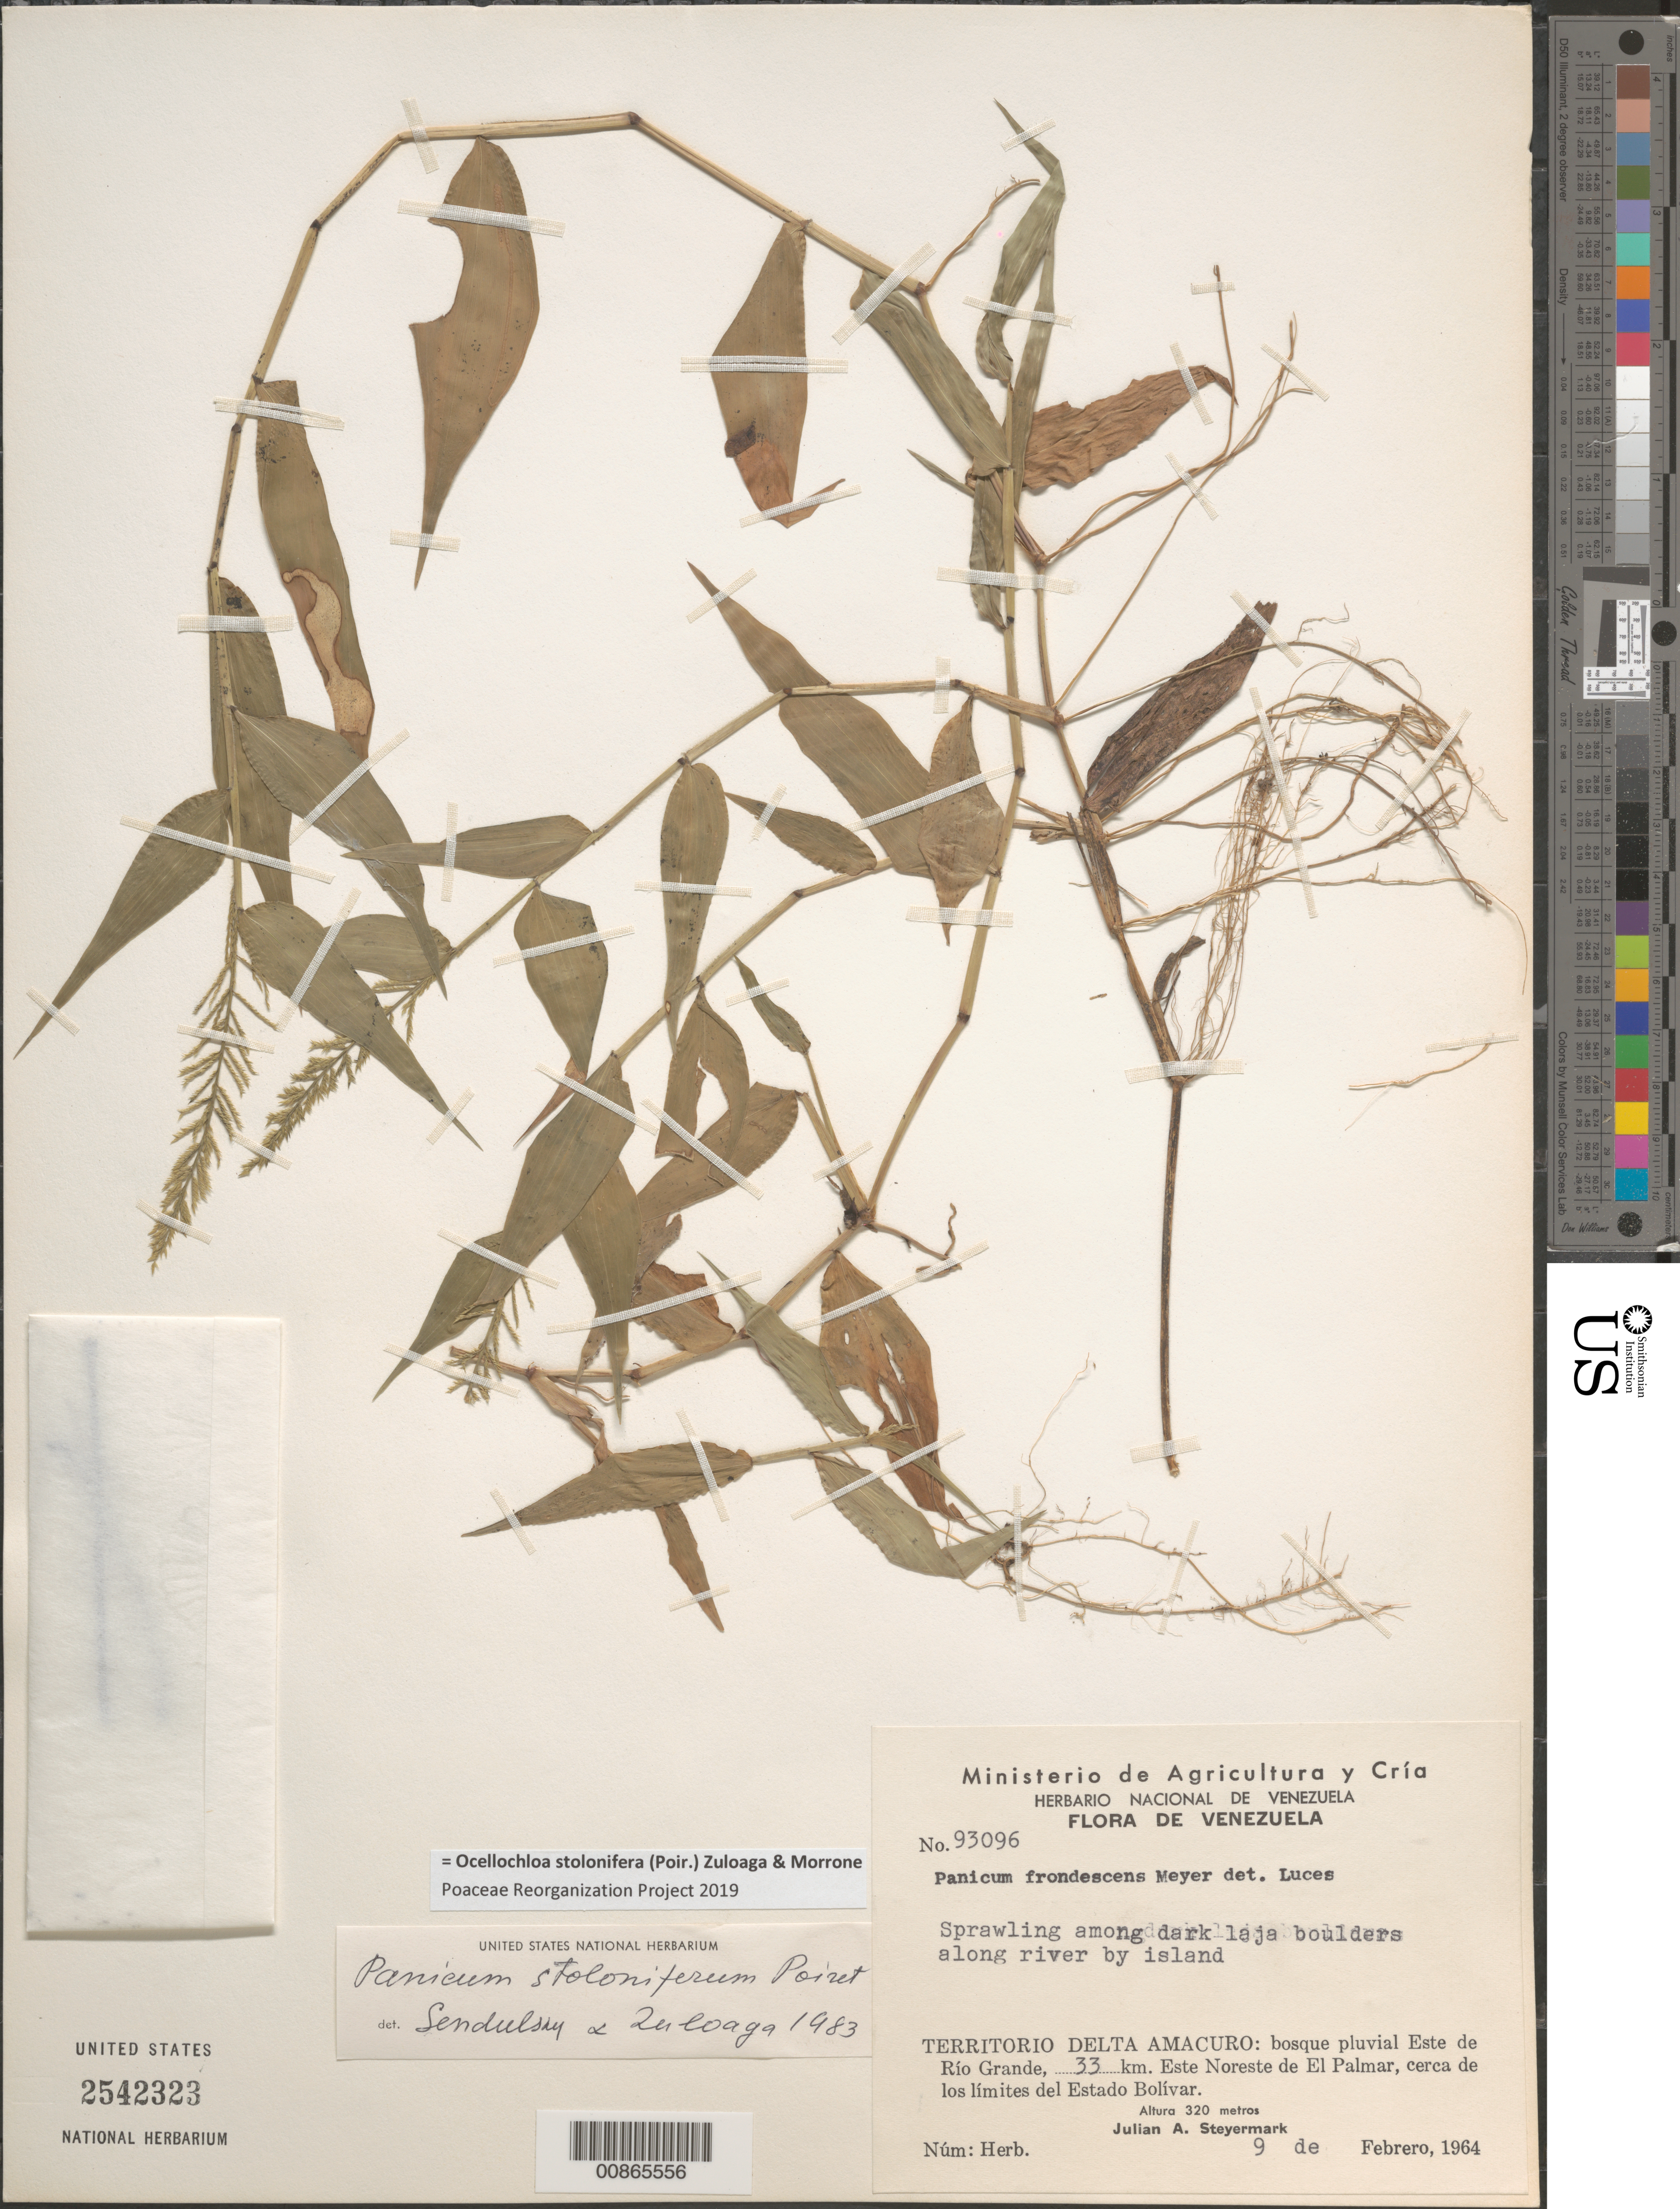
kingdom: Plantae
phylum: Tracheophyta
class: Liliopsida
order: Poales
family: Poaceae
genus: Panicum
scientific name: Panicum stoloniferum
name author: Poir.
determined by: Sendulsky, T.; Zuloaga, F. O.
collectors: J. Steyermark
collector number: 93096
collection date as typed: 9-Feb-64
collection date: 1964-02-09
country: Venezuela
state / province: Delta Amacuro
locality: Este de Río Grande, 33 km ENE de El Palmar, cerca de los limites del Estado Bolívar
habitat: Dark laja boulders along river by island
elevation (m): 320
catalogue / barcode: US 2542323